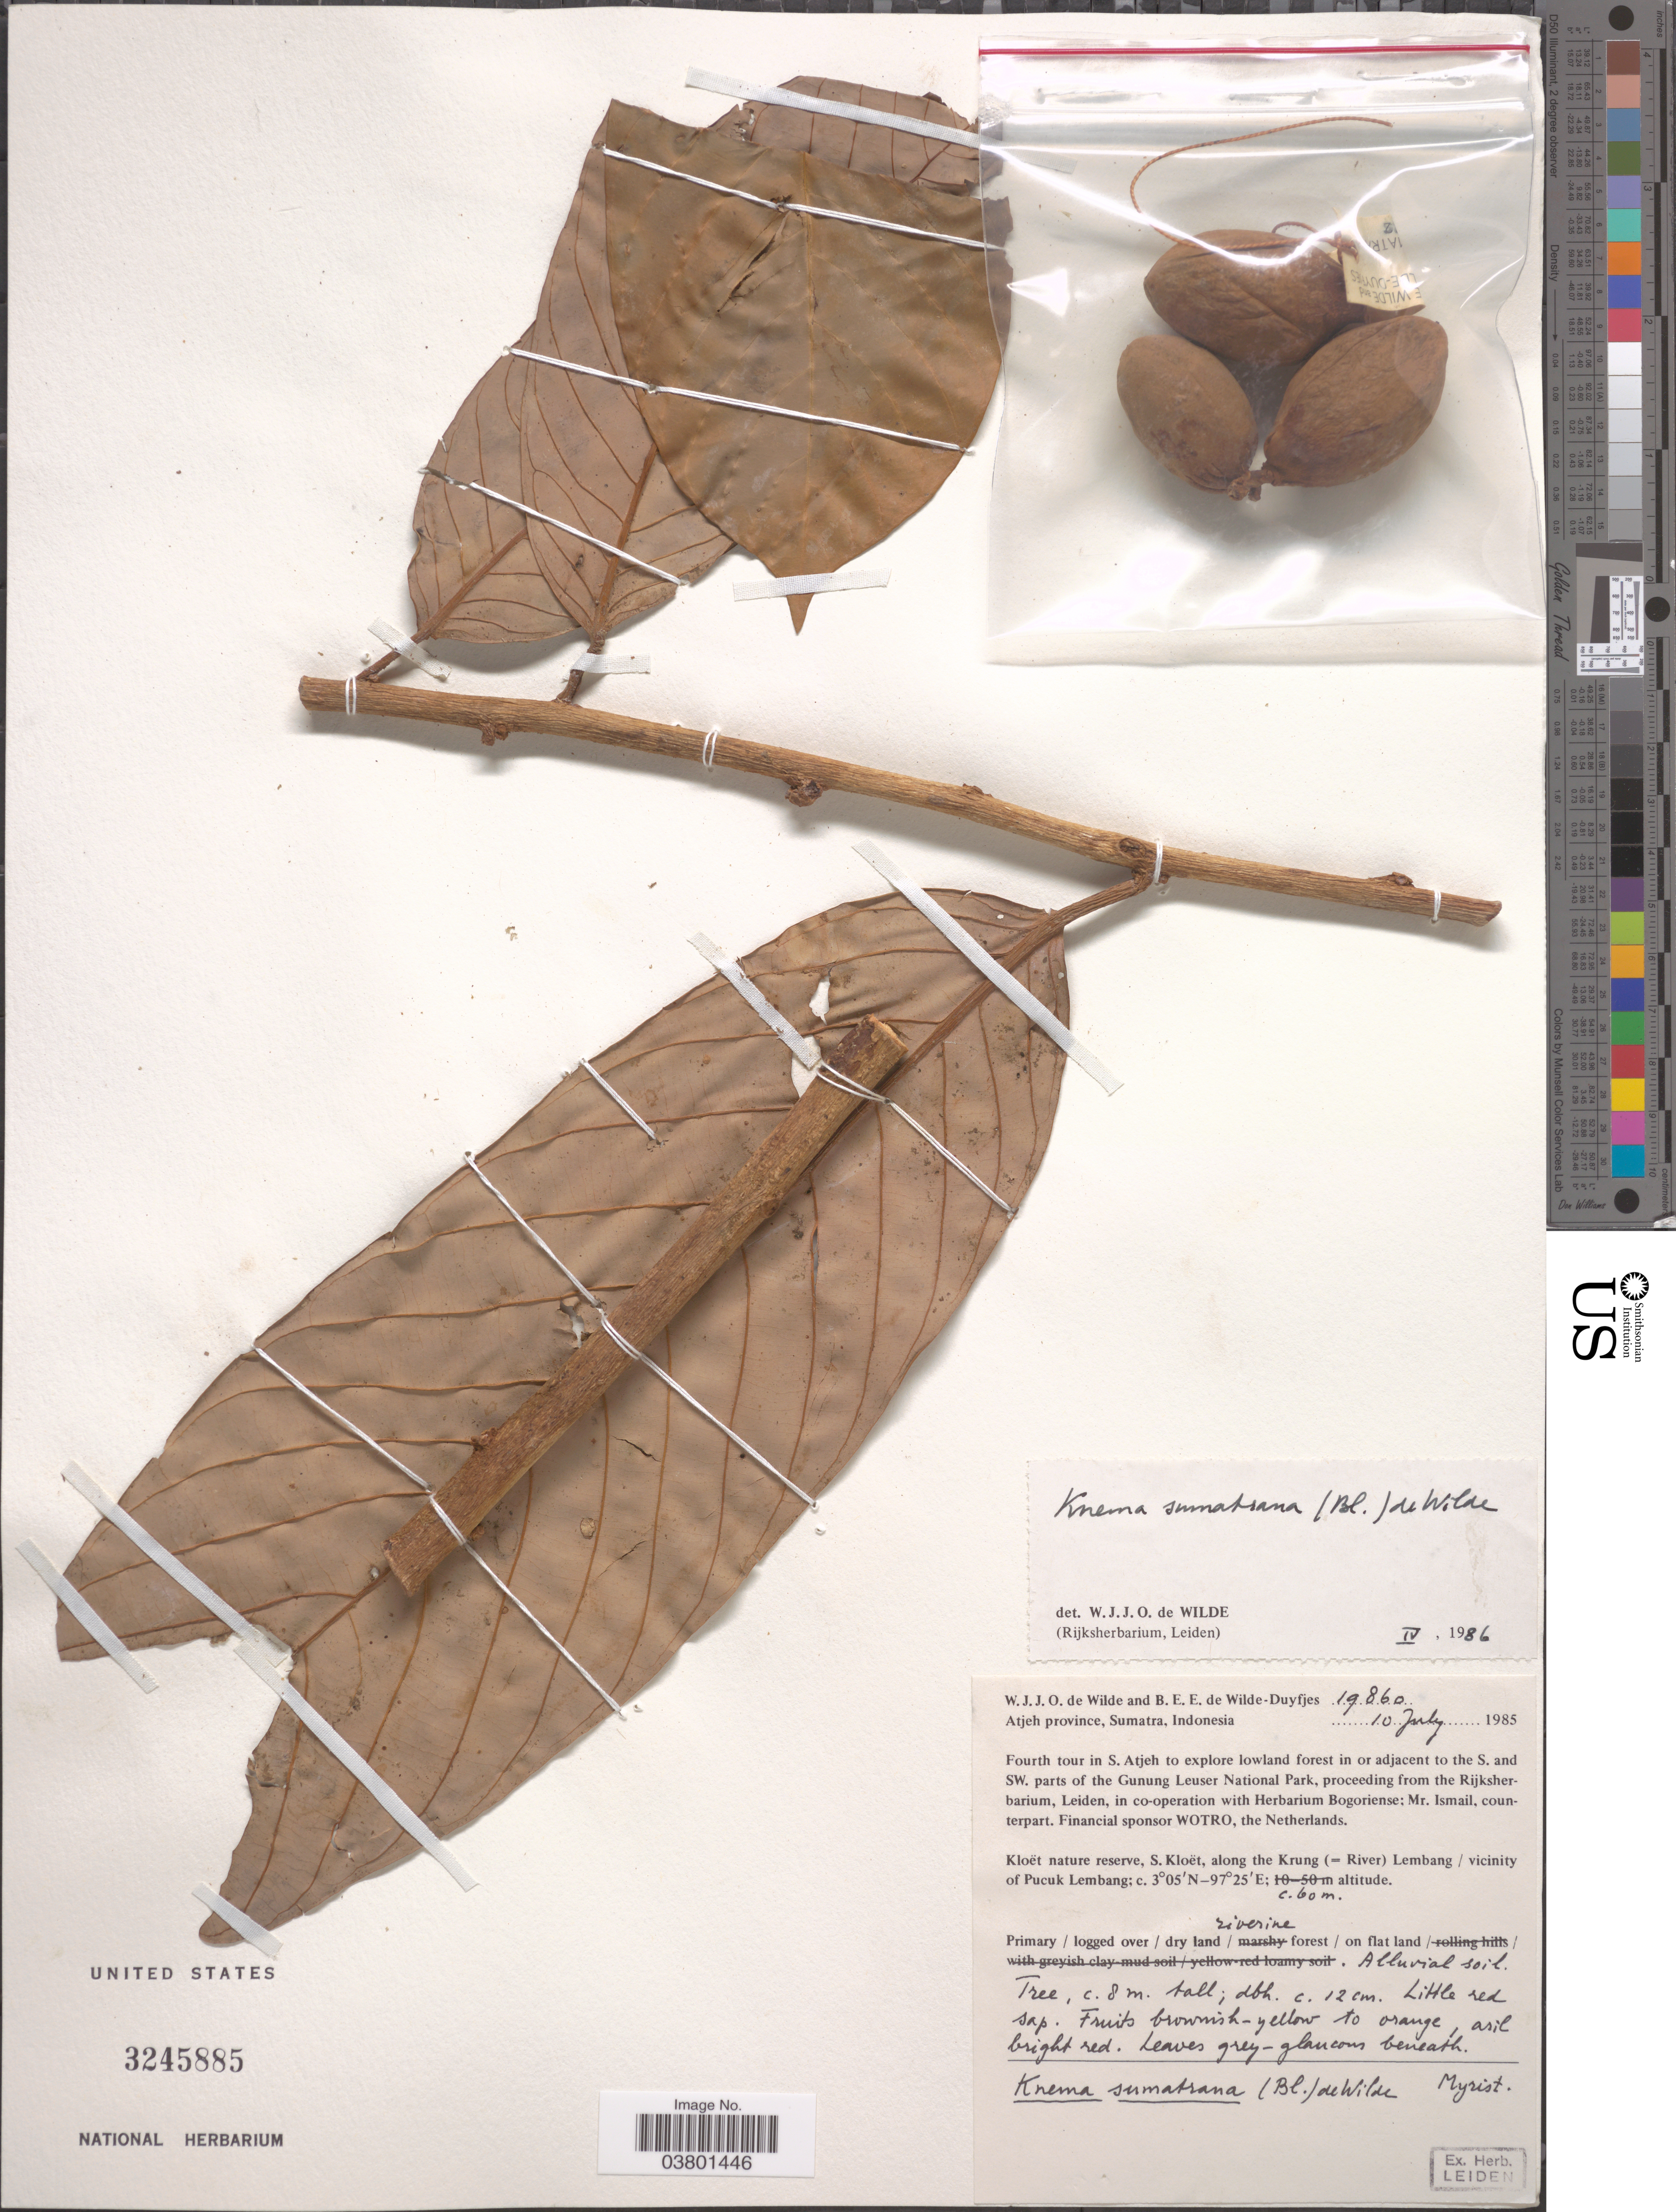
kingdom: Plantae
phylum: Tracheophyta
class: Magnoliopsida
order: Magnoliales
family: Myristicaceae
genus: Knema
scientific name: Knema sumatrana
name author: (Blume) W.J. de Wilde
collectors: W. J. de Wilde & B. E. de Wilde-Duyfjes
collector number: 19860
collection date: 1985-07-10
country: Indonesia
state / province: Sumatra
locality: Atjeh province. Fourth tour in S. Atjeh to explore lowland forest in or adjacent to the S. and SW. parts of the Gunung Leuser National Park. Kloët nature reserve, S. Kloët, along the Krung (= River) Lembang/ vicinity of Pucuk Lembang.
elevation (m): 60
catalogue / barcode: US 3245885